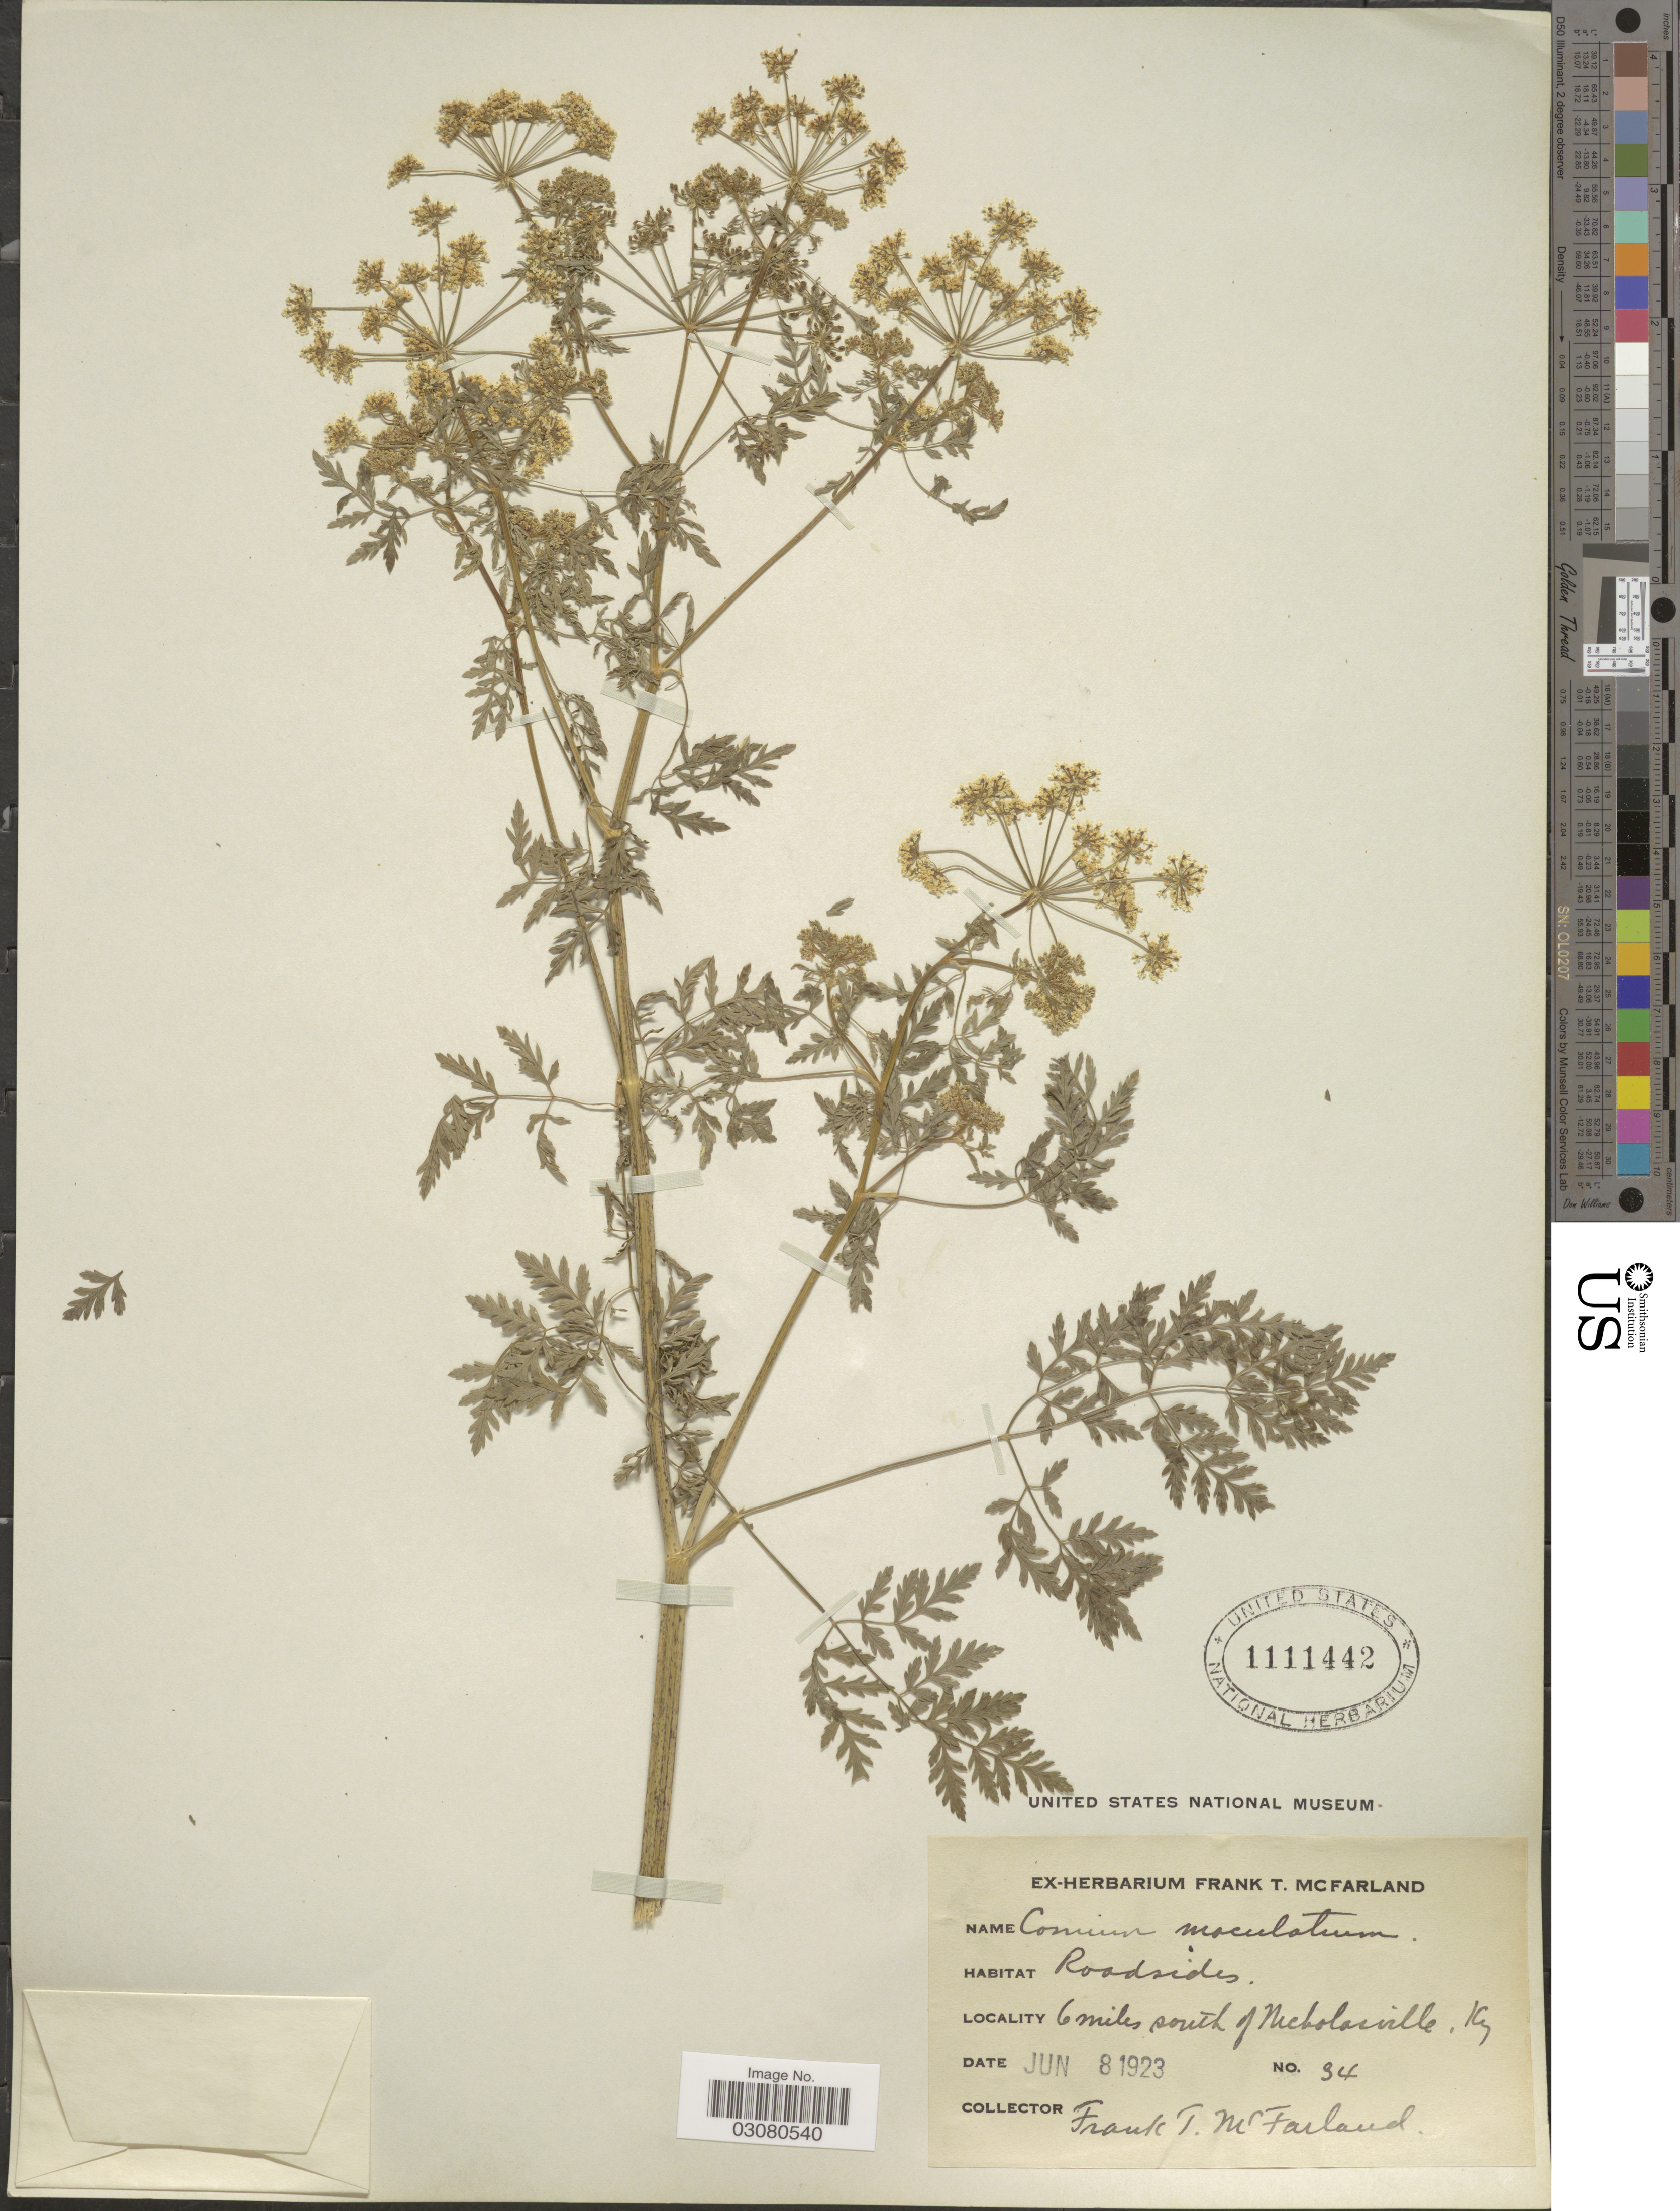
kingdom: Plantae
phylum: Tracheophyta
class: Magnoliopsida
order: Apiales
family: Apiaceae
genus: Conium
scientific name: Conium maculatum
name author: L.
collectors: F. McFarland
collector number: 34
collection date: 1923-06-08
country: United States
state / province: Kentucky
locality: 6 miles south of Nicholasville. Ky.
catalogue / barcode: US 1111442